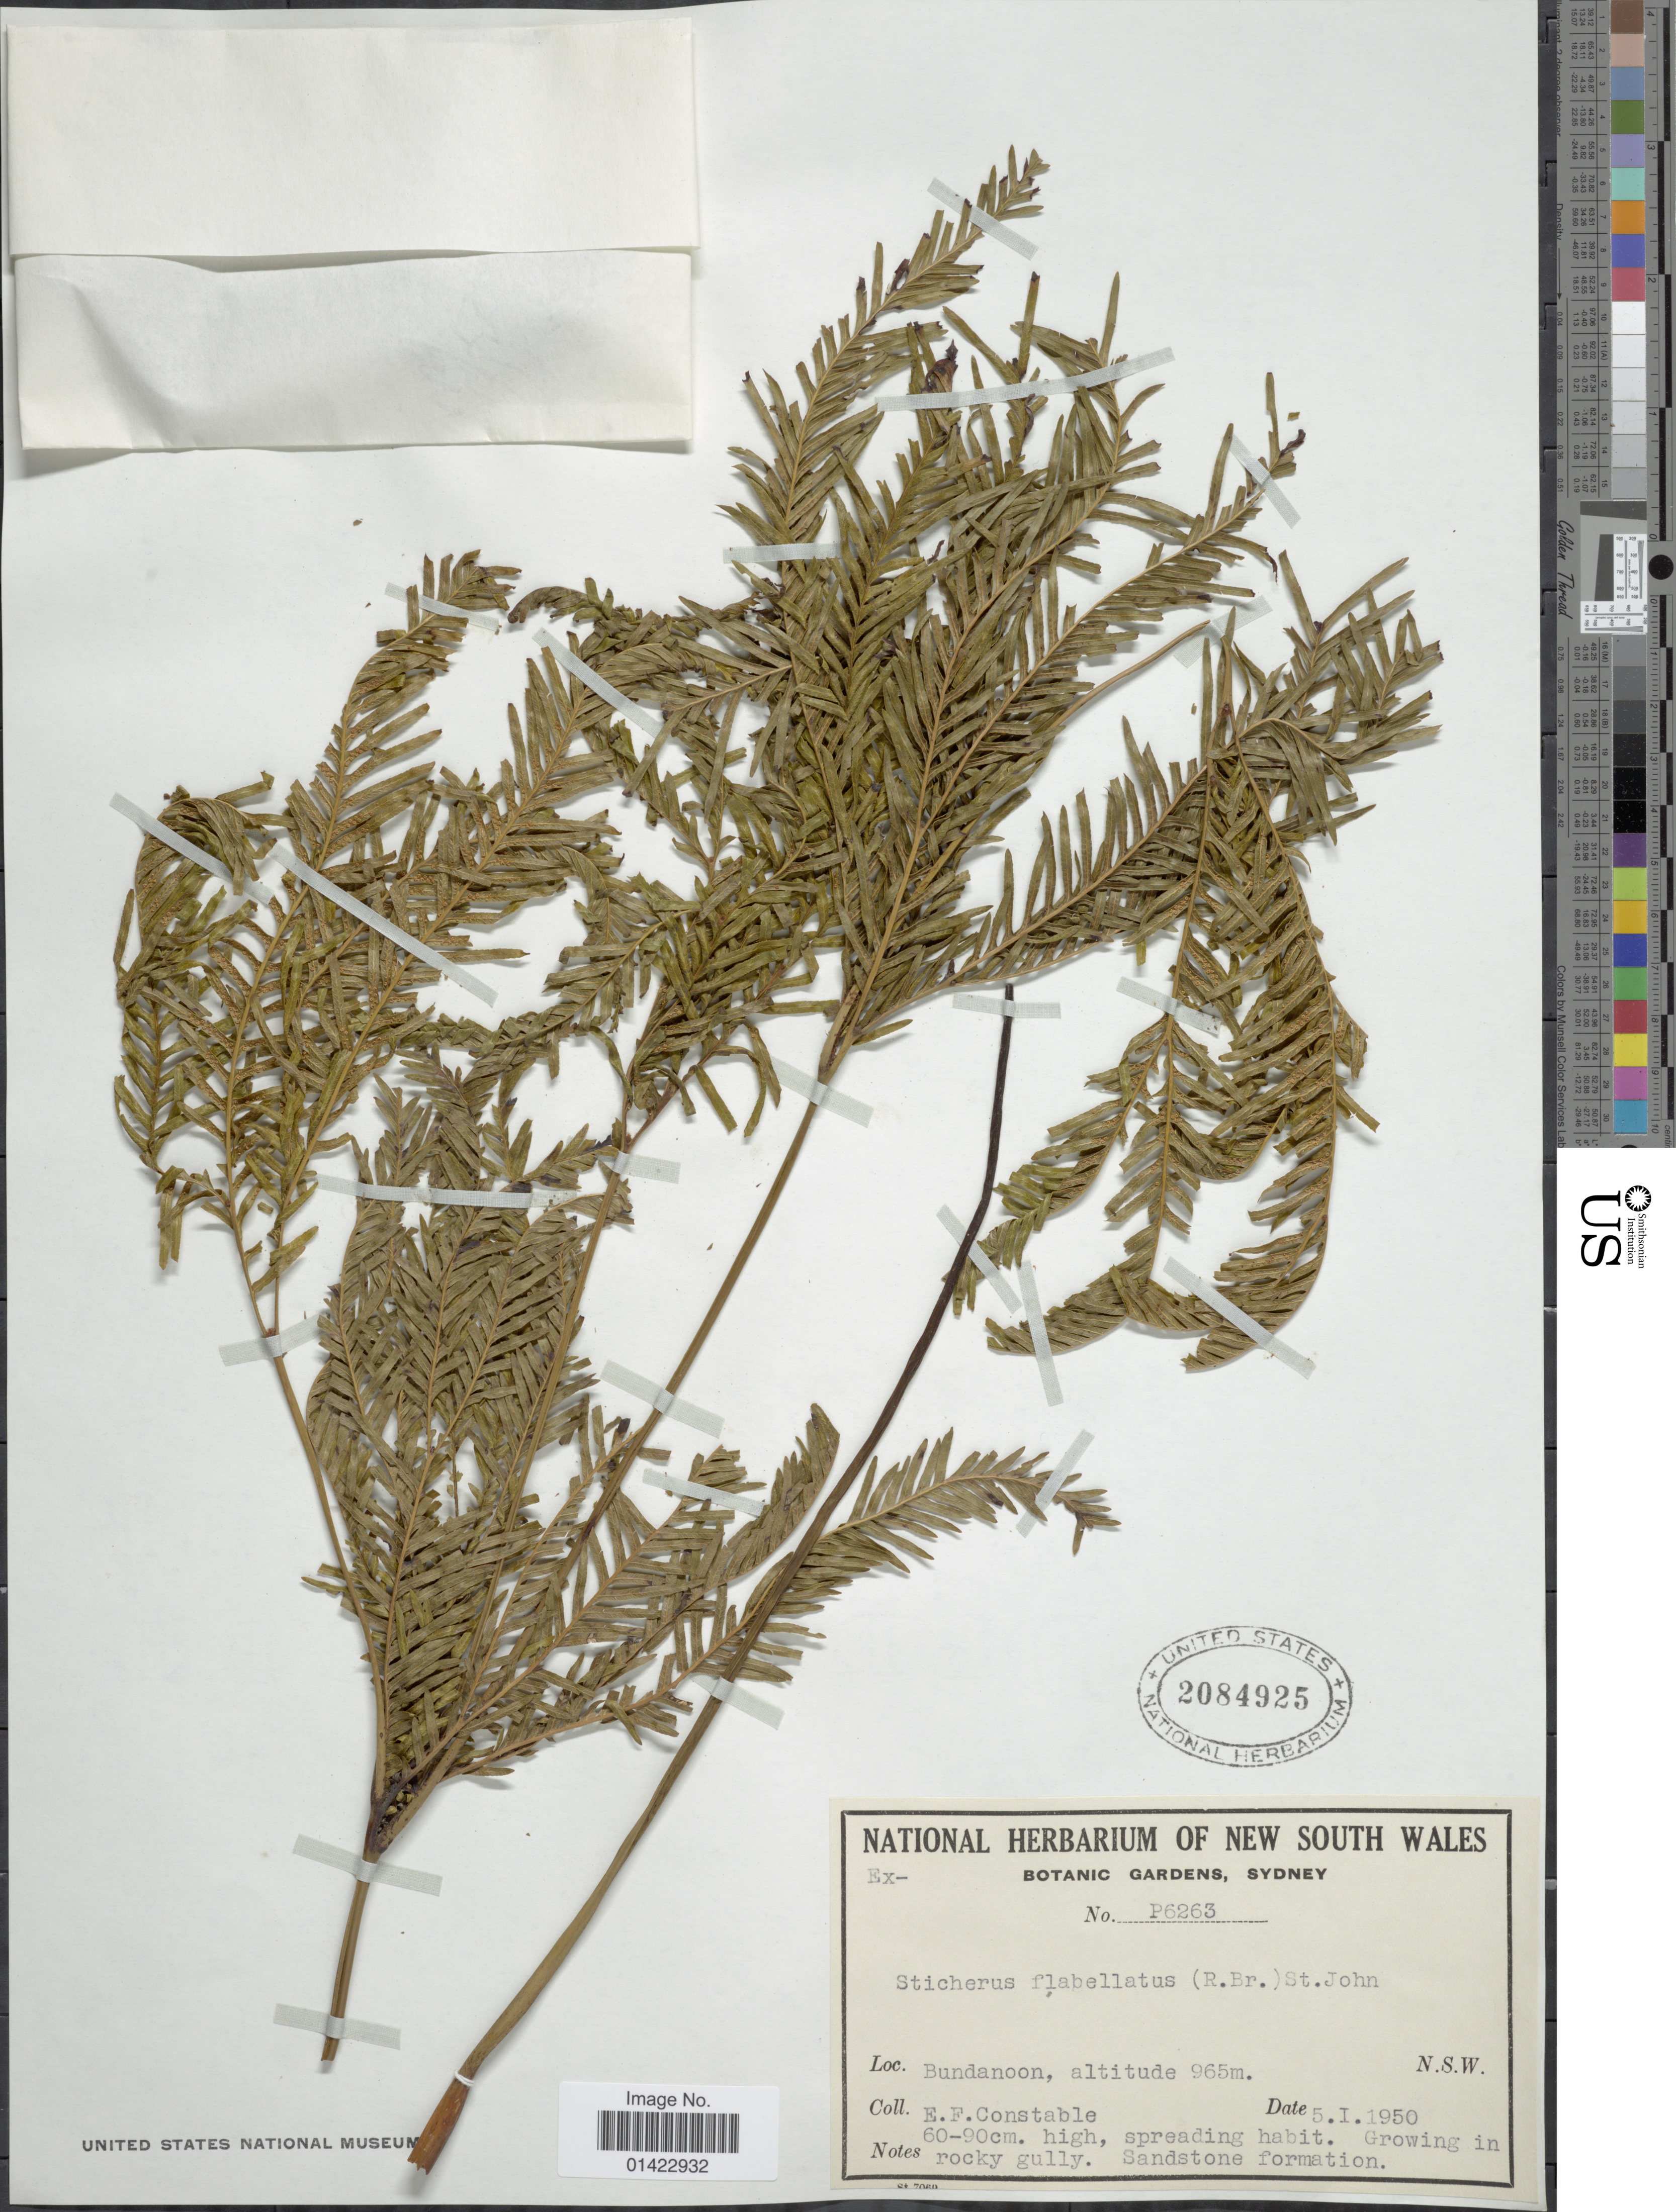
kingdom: Plantae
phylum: Tracheophyta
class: Polypodiopsida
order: Gleicheniales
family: Gleicheniaceae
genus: Sticherus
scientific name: Sticherus flabellatus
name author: (R. Br.) H. St. John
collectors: E. F. Constable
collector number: P6263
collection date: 1950-01-05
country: Australia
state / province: New South Wales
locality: Bundanoon.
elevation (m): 965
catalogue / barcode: US 2084925